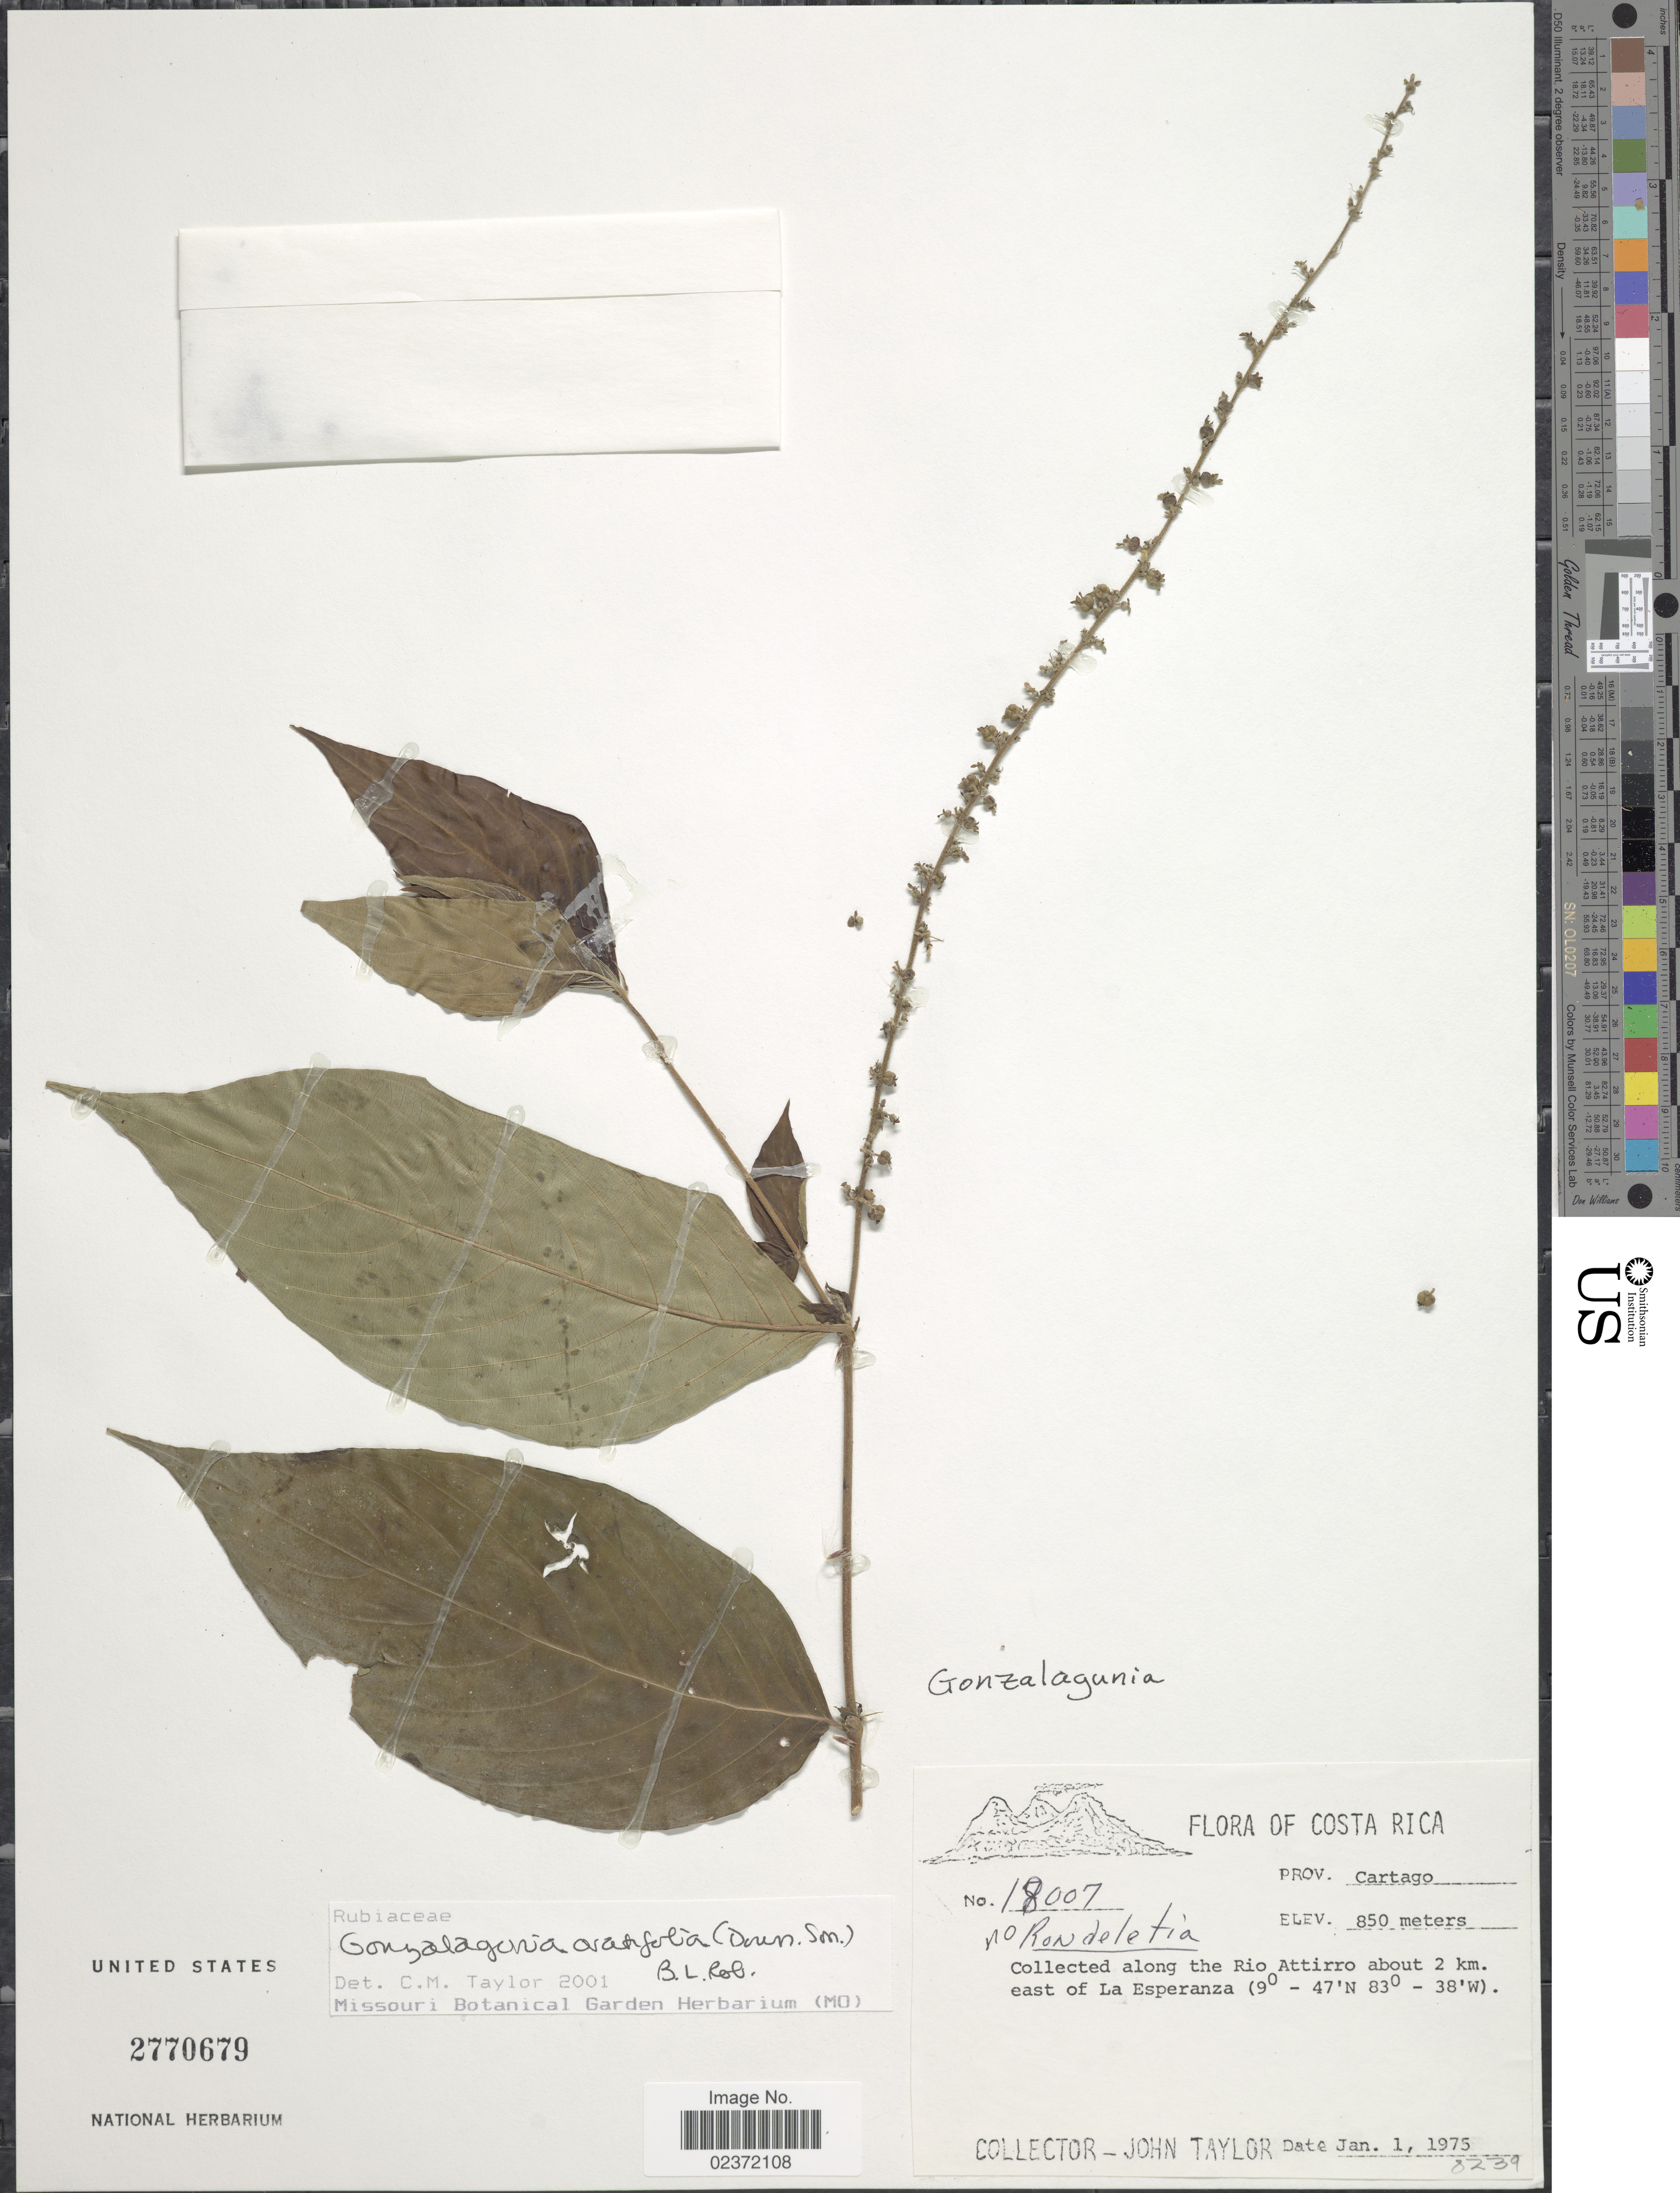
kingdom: Plantae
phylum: Tracheophyta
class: Magnoliopsida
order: Gentianales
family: Rubiaceae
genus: Gonzalagunia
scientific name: Gonzalagunia ovatifolia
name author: (Donn. Sm.) B.L. Rob.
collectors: J. Taylor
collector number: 18007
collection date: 1975-01-01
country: Costa Rica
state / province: Cartago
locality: Prov. Cartago, along the Rio Attirro about 2 km east of La Esperanza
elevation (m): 850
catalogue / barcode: US 2770679